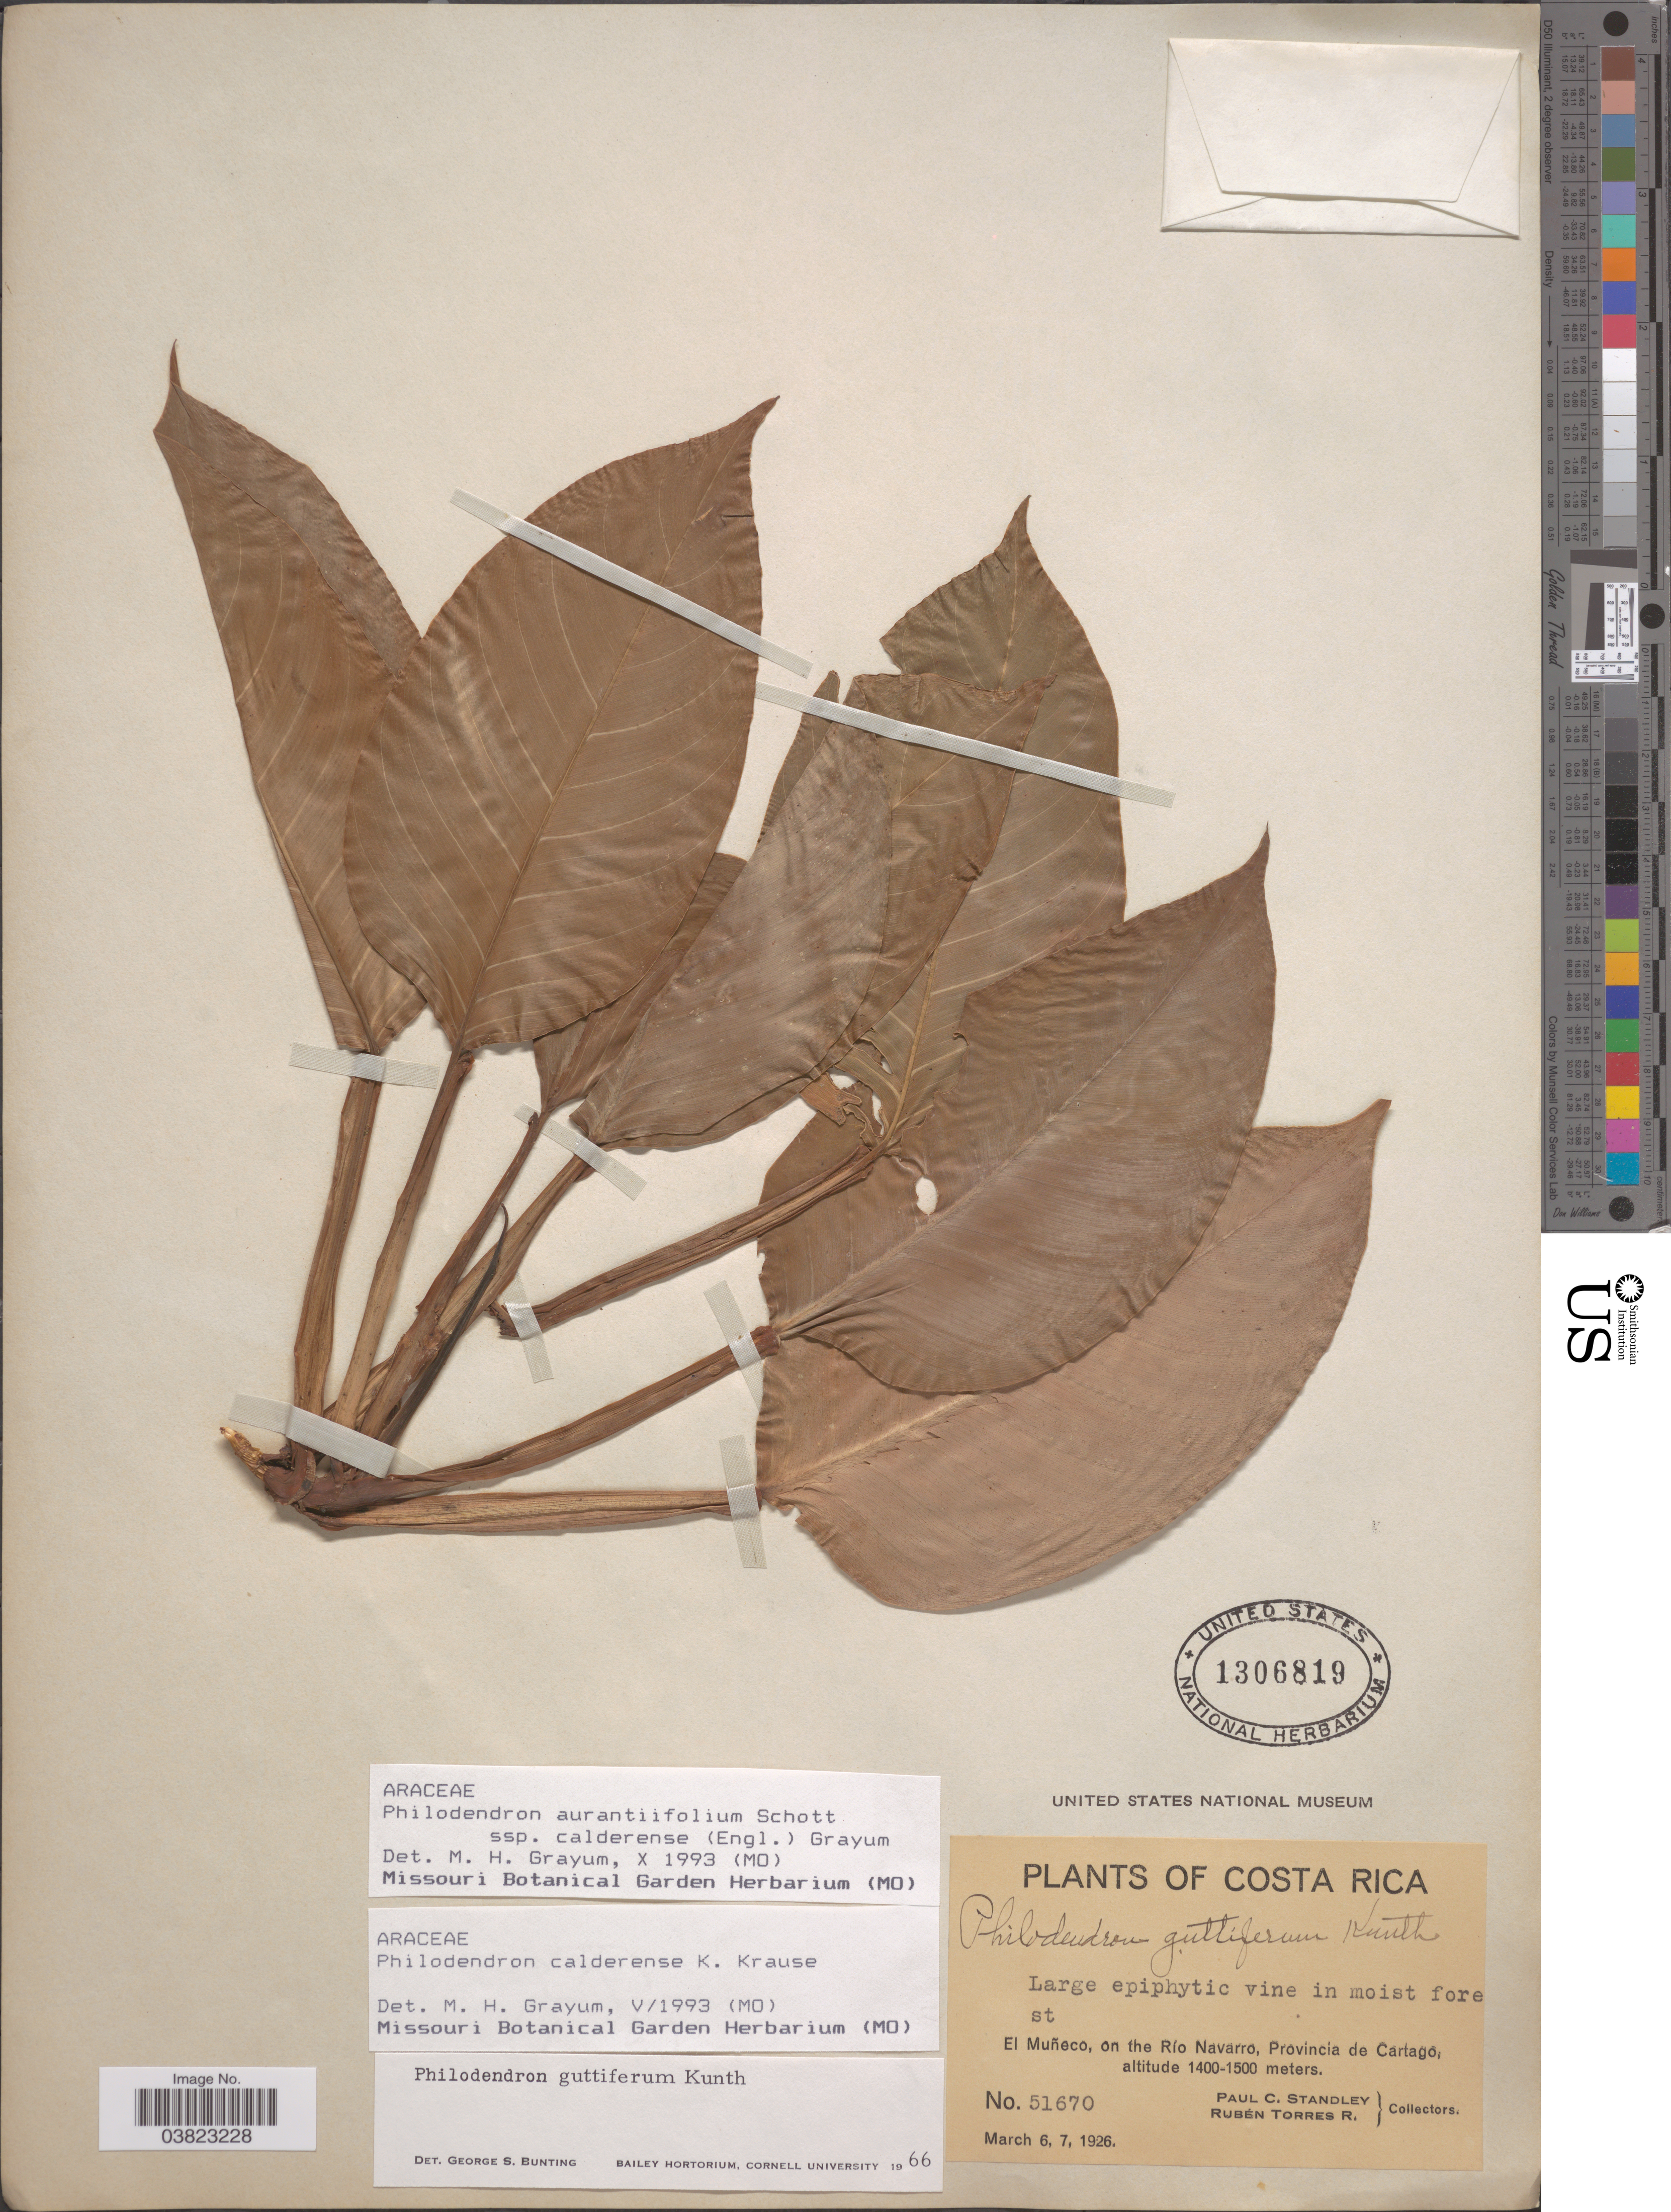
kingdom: Plantae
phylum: Tracheophyta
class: Liliopsida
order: Alismatales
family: Araceae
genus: Philodendron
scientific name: Philodendron aurantiifolium subsp. calderense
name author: Schott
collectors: P. C. Standley & R. Torres Rojas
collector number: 51670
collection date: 1926-03-06/1926-03-07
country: Costa Rica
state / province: Cartago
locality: El Muñeco, on the Río Navarro.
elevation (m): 1400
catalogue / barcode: US 1306819